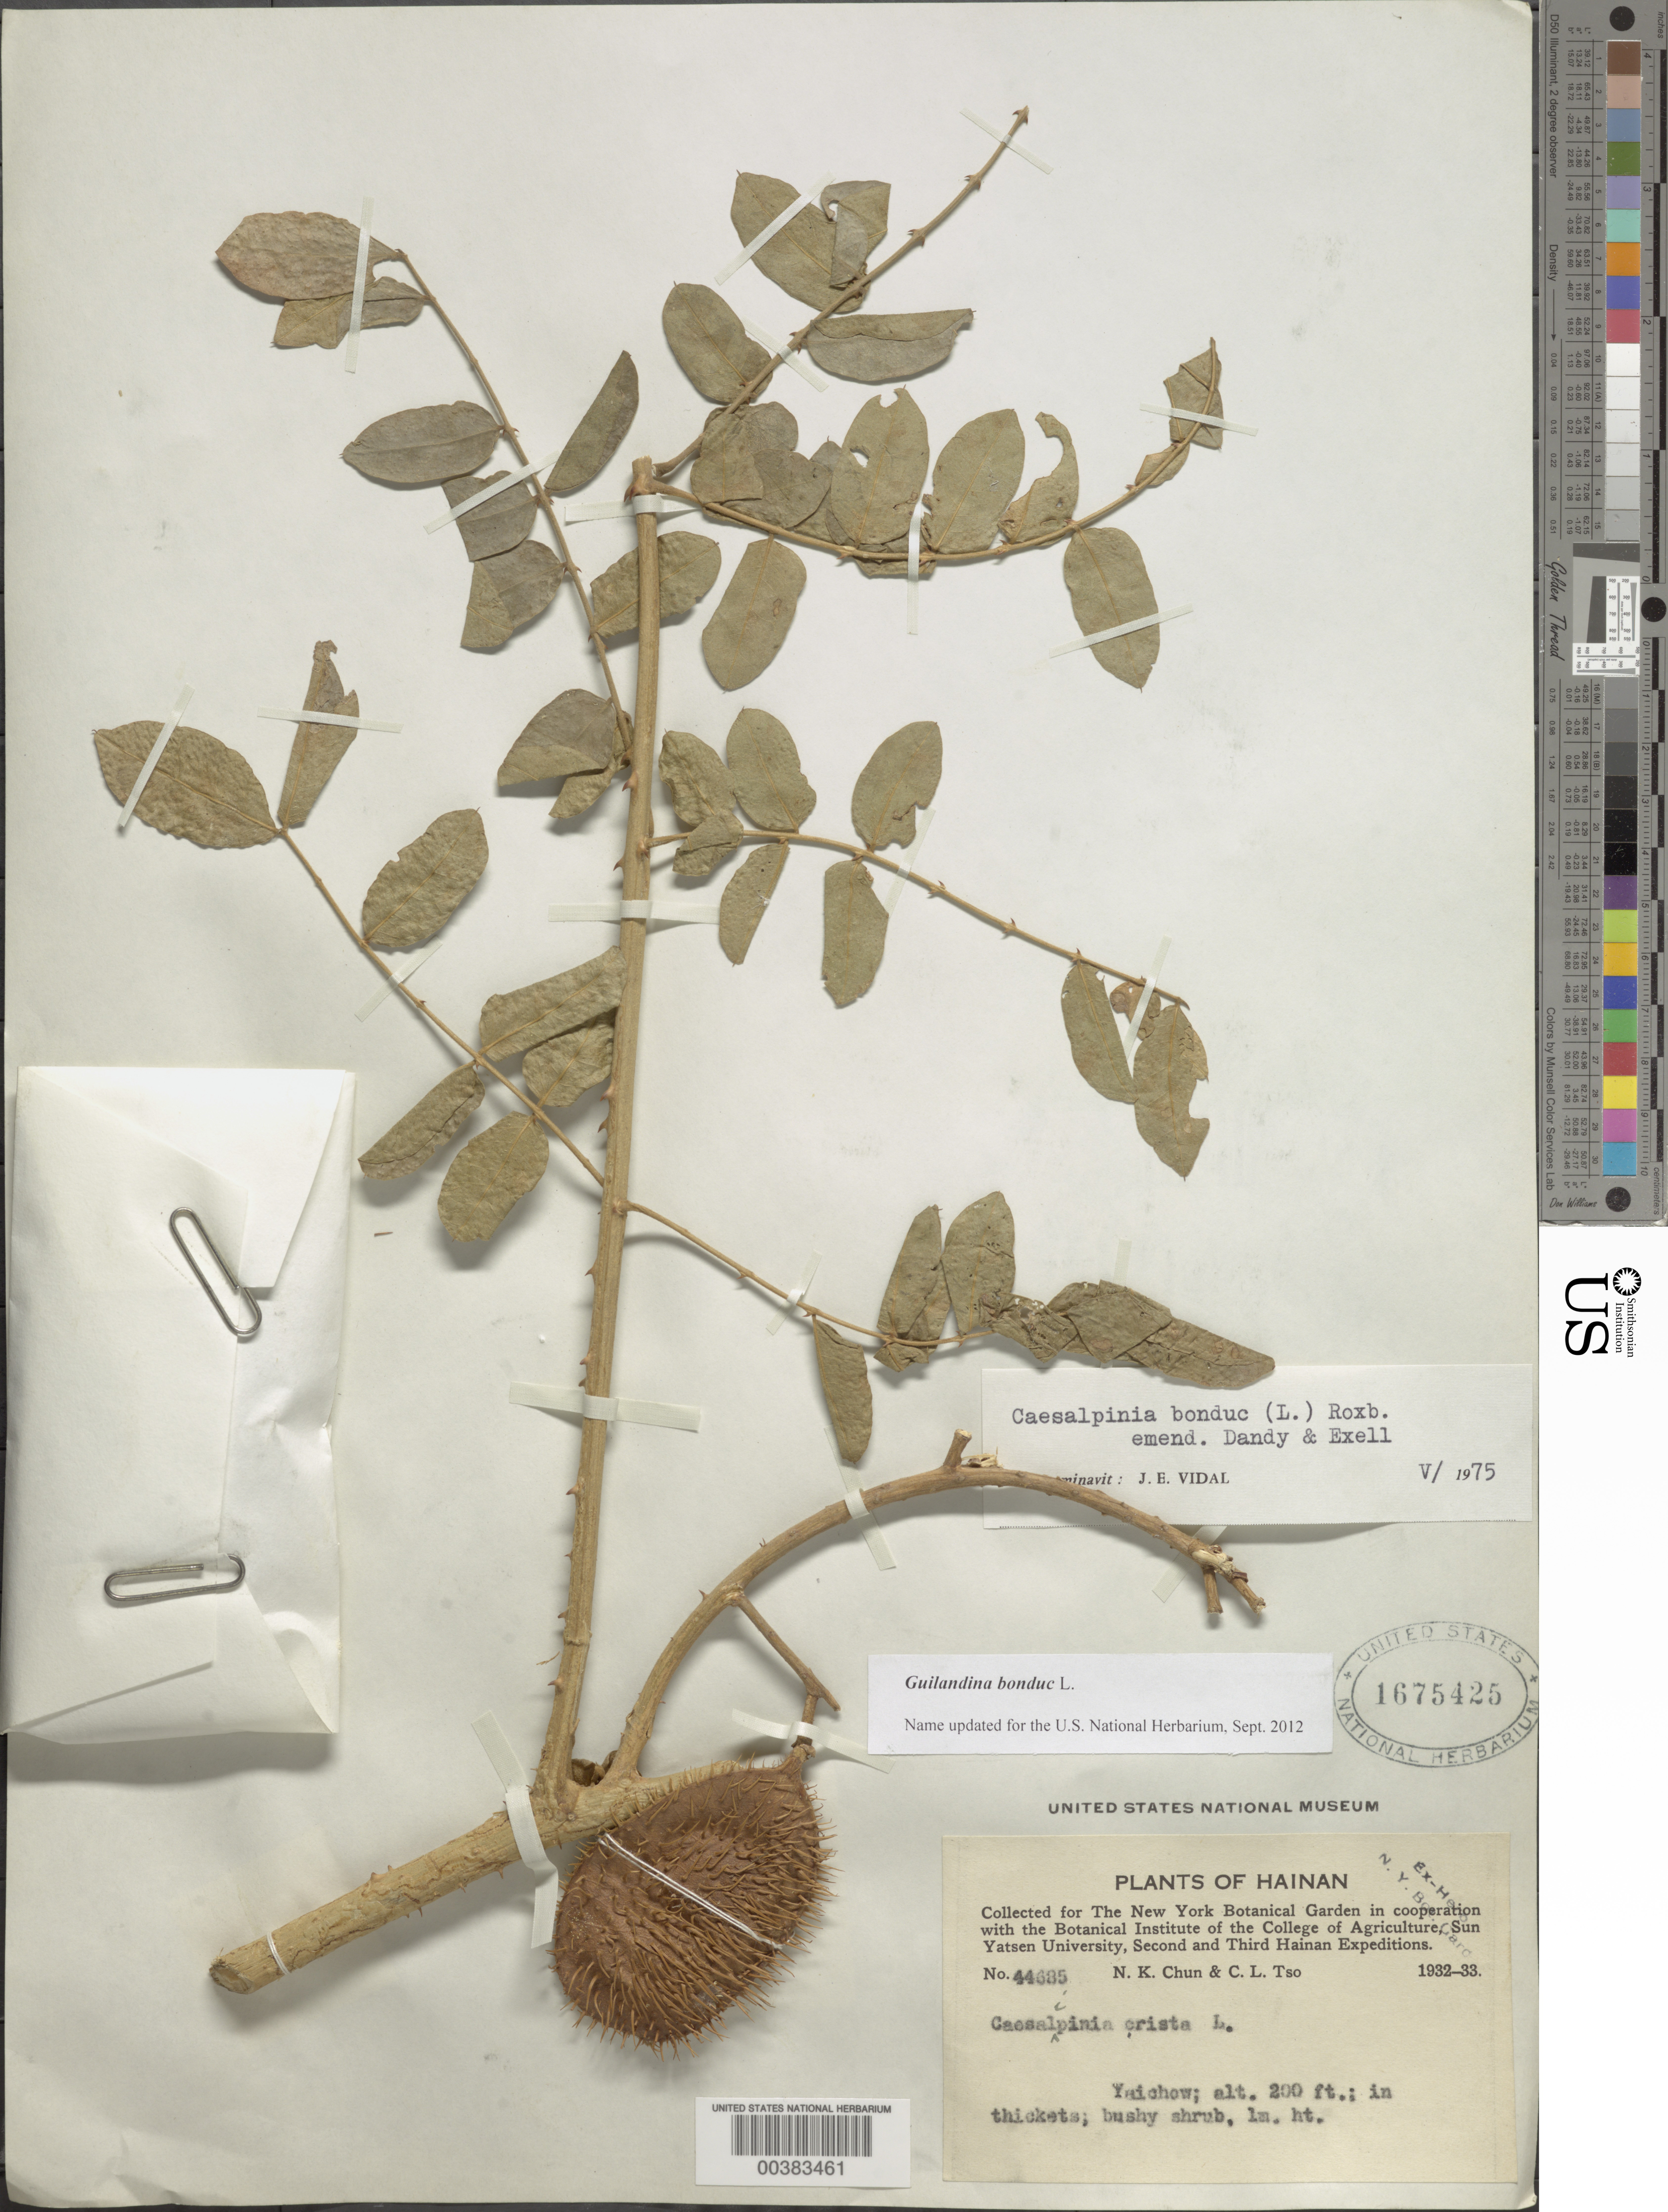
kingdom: Plantae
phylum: Tracheophyta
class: Magnoliopsida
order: Fabales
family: Fabaceae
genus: Guilandina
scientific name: Guilandina bonduc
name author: L.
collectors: N. K. Chun & C. Tso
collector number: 44685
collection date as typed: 1932 to -- -- 1933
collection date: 1932/1933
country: China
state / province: Hainan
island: Hainan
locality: Yaichow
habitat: In thickets; bushy shrub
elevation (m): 61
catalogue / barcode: US 1675425